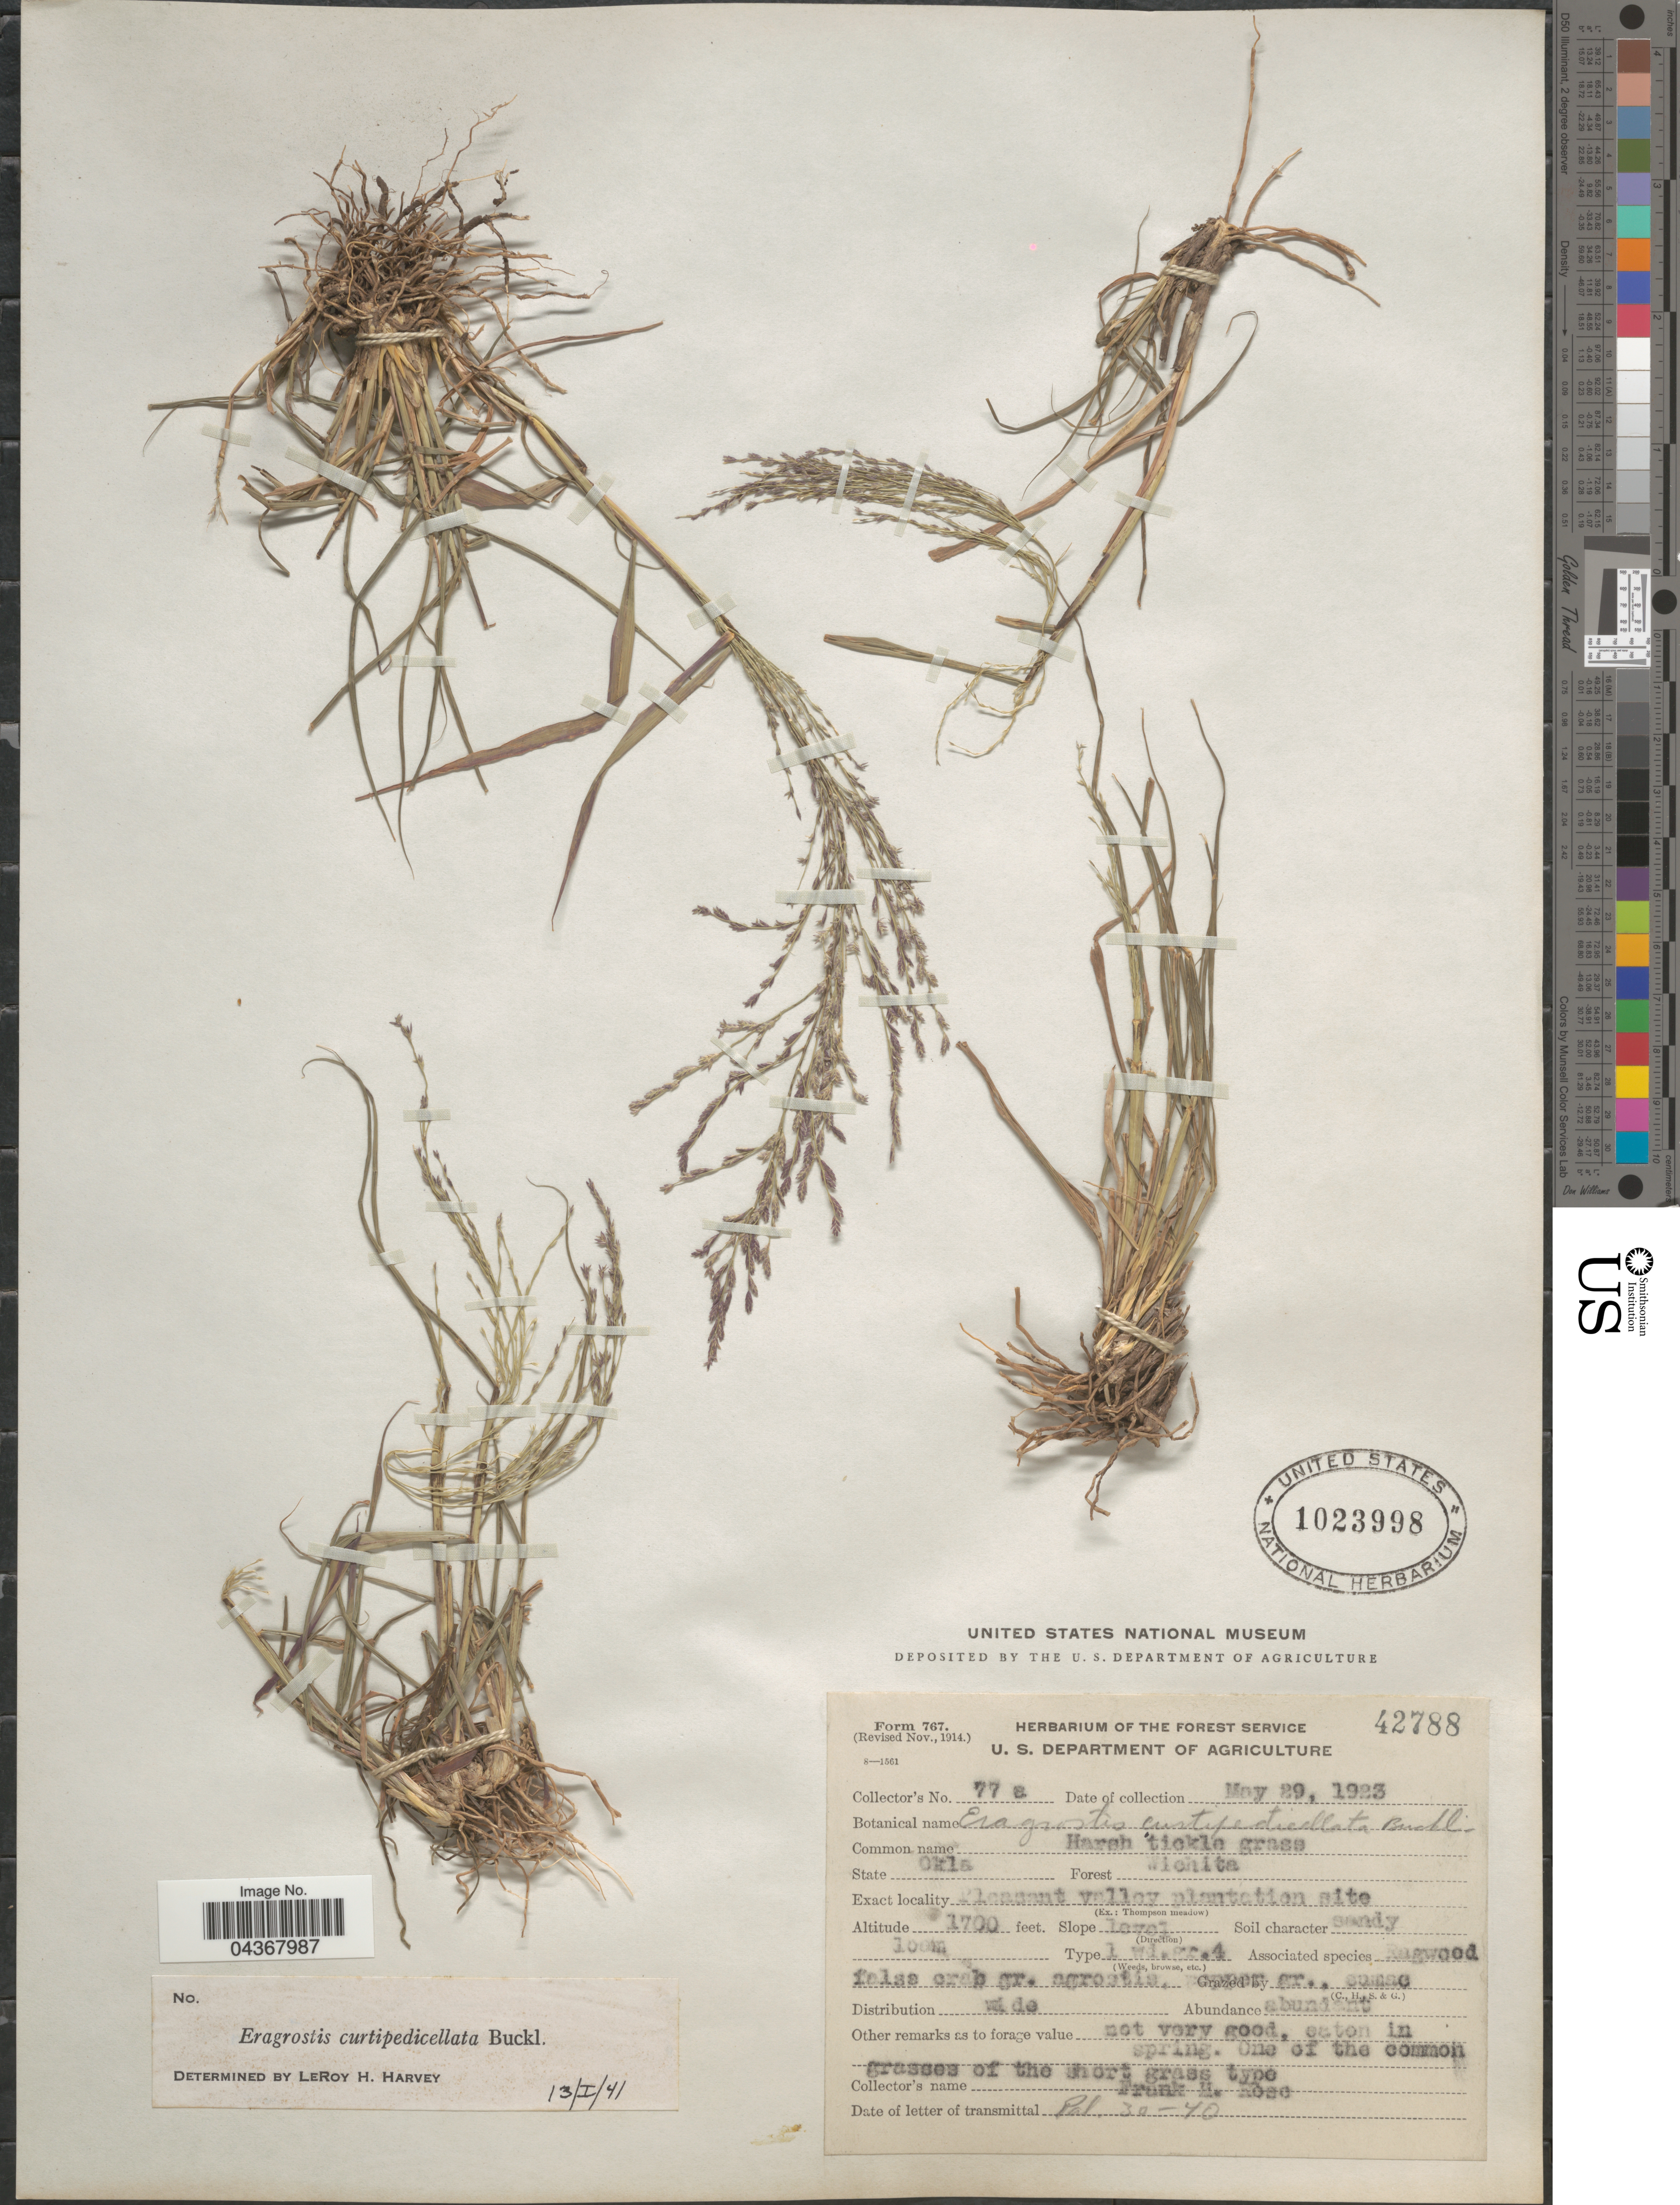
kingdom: Plantae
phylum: Tracheophyta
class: Liliopsida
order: Poales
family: Poaceae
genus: Eragrostis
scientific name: Eragrostis curtipedicellata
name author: Buckley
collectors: F. H. Rose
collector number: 77a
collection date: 1923-05-29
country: United States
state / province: Oklahoma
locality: Forest Wichita. Pleasant valley plantation site.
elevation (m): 518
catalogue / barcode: US 1023998